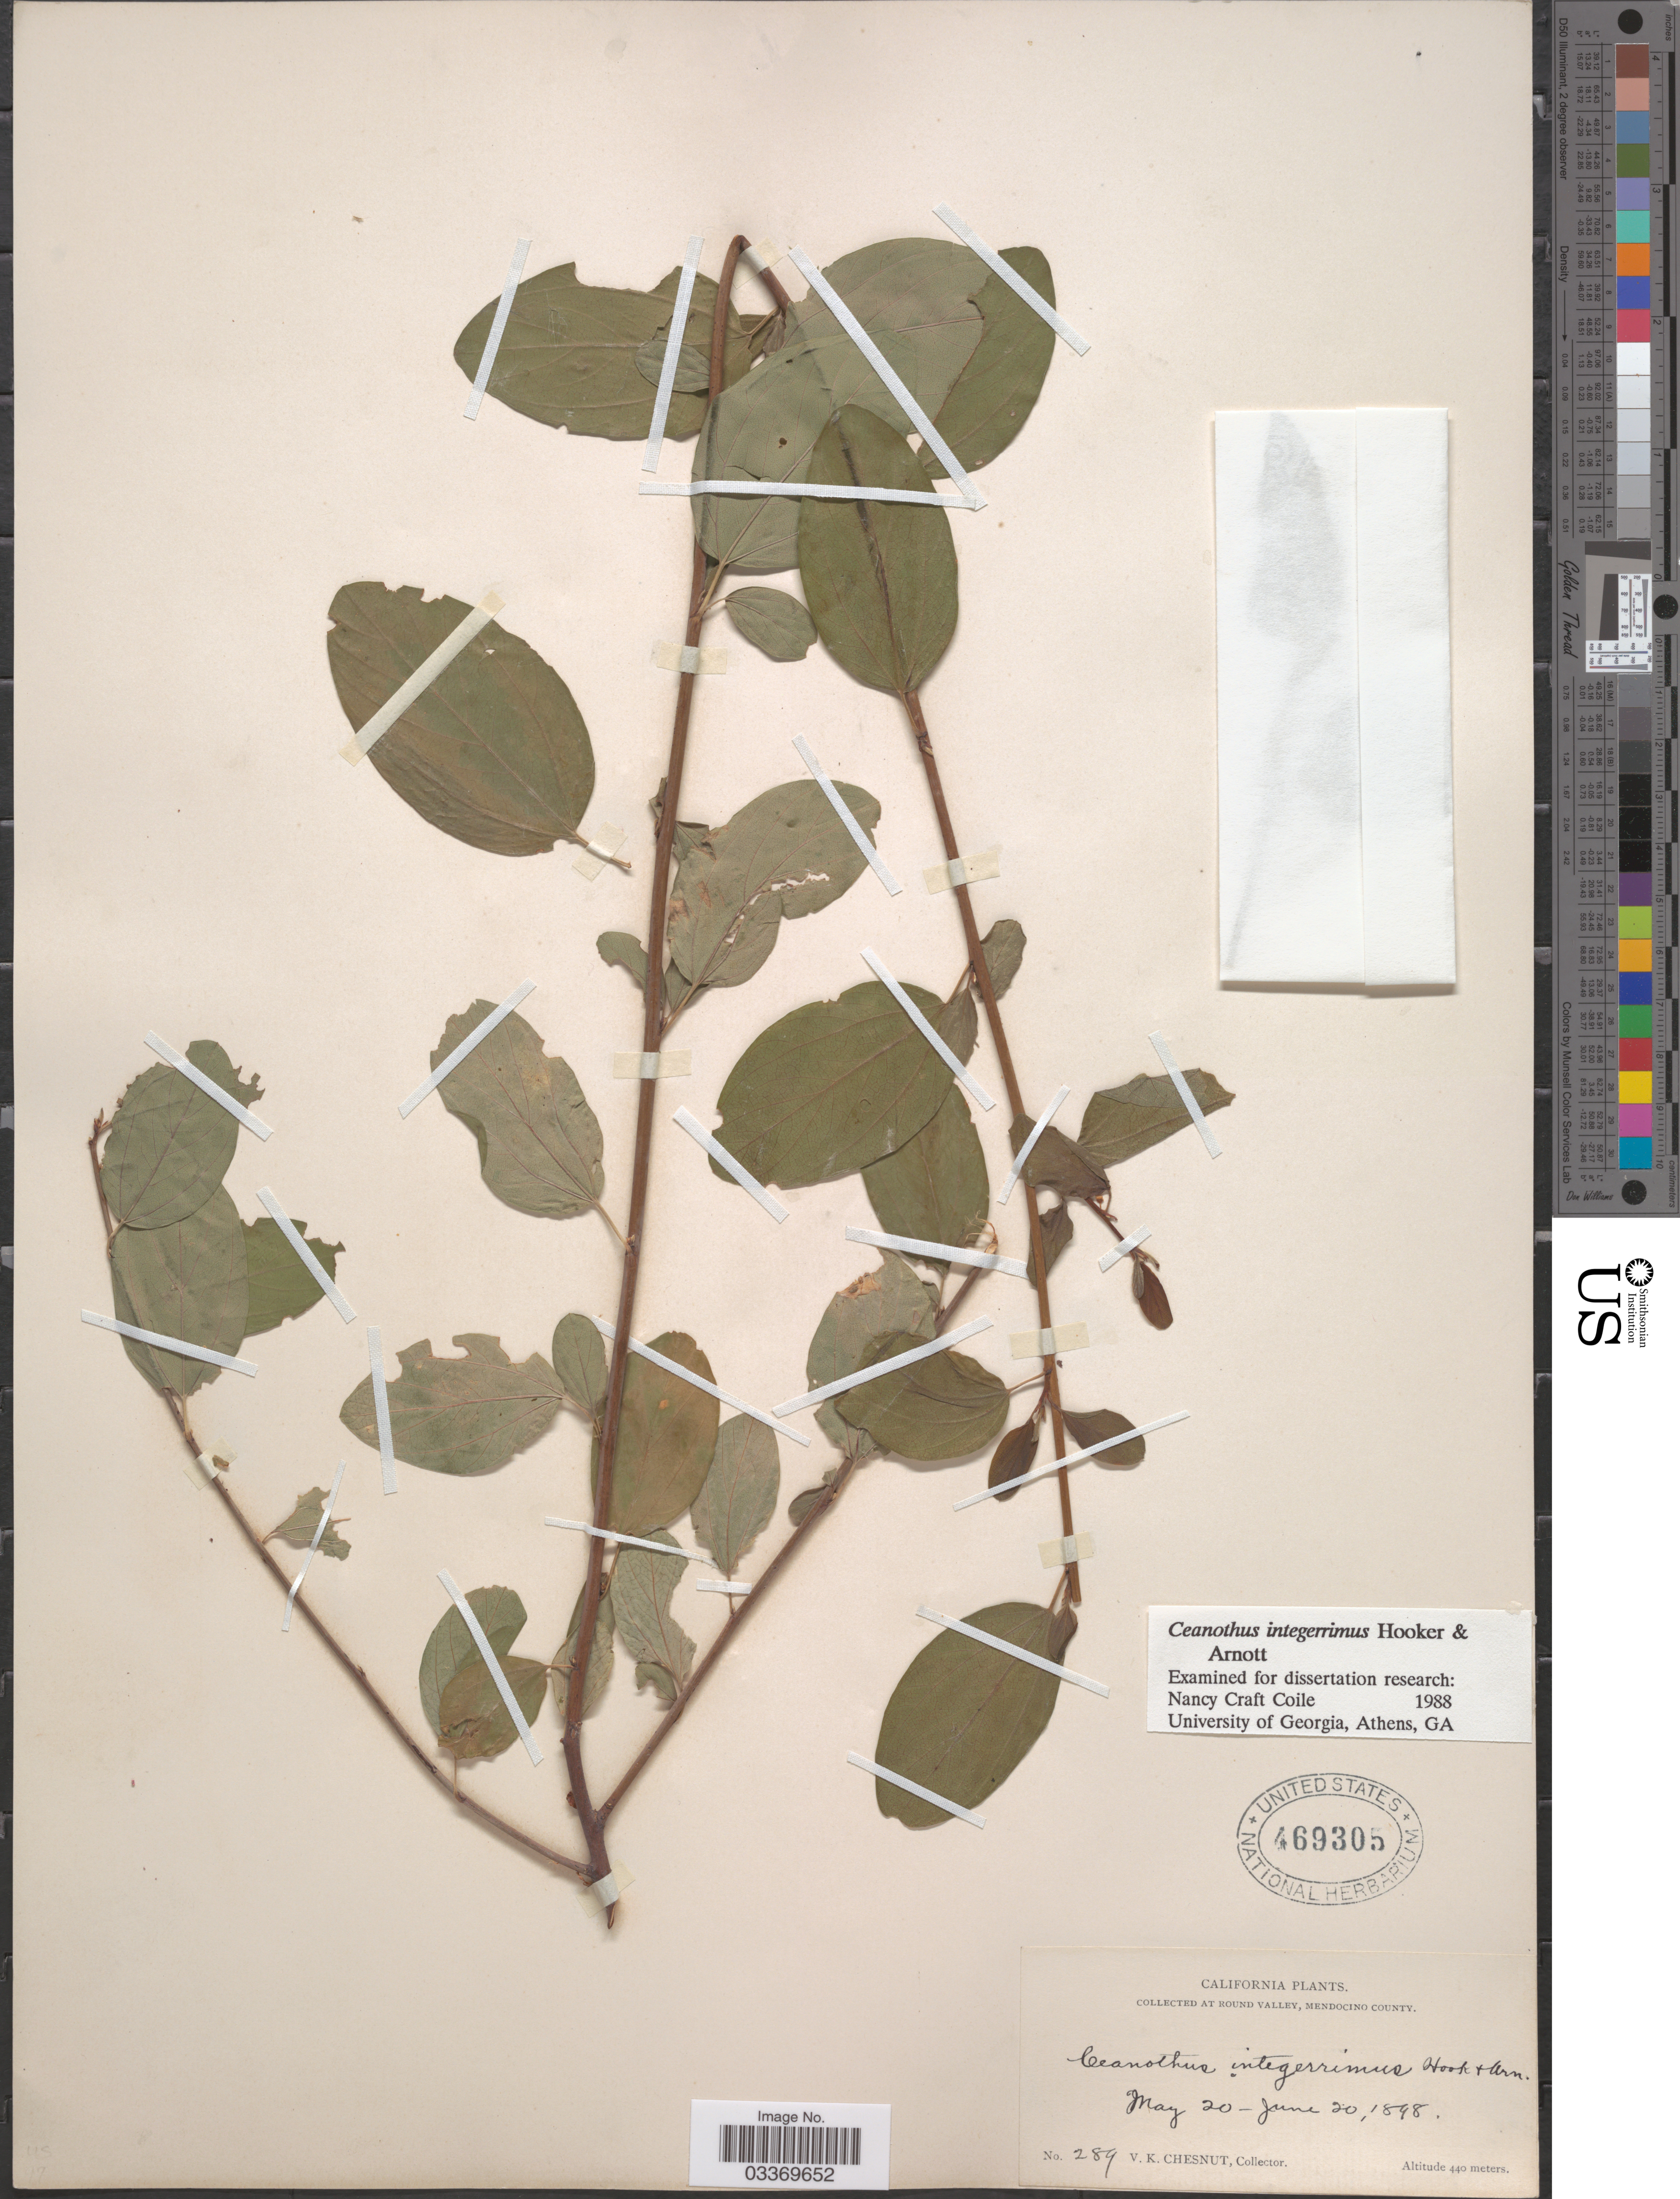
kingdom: Plantae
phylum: Tracheophyta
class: Magnoliopsida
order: Rosales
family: Rhamnaceae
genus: Ceanothus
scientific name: Ceanothus integerrimus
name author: Hook. & Arn.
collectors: V. Chesnut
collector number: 289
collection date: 1898-05-20/1898-06-20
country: United States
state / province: California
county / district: Mendocino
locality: At Round Valley, Mendocino County.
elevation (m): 440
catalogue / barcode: US 469305